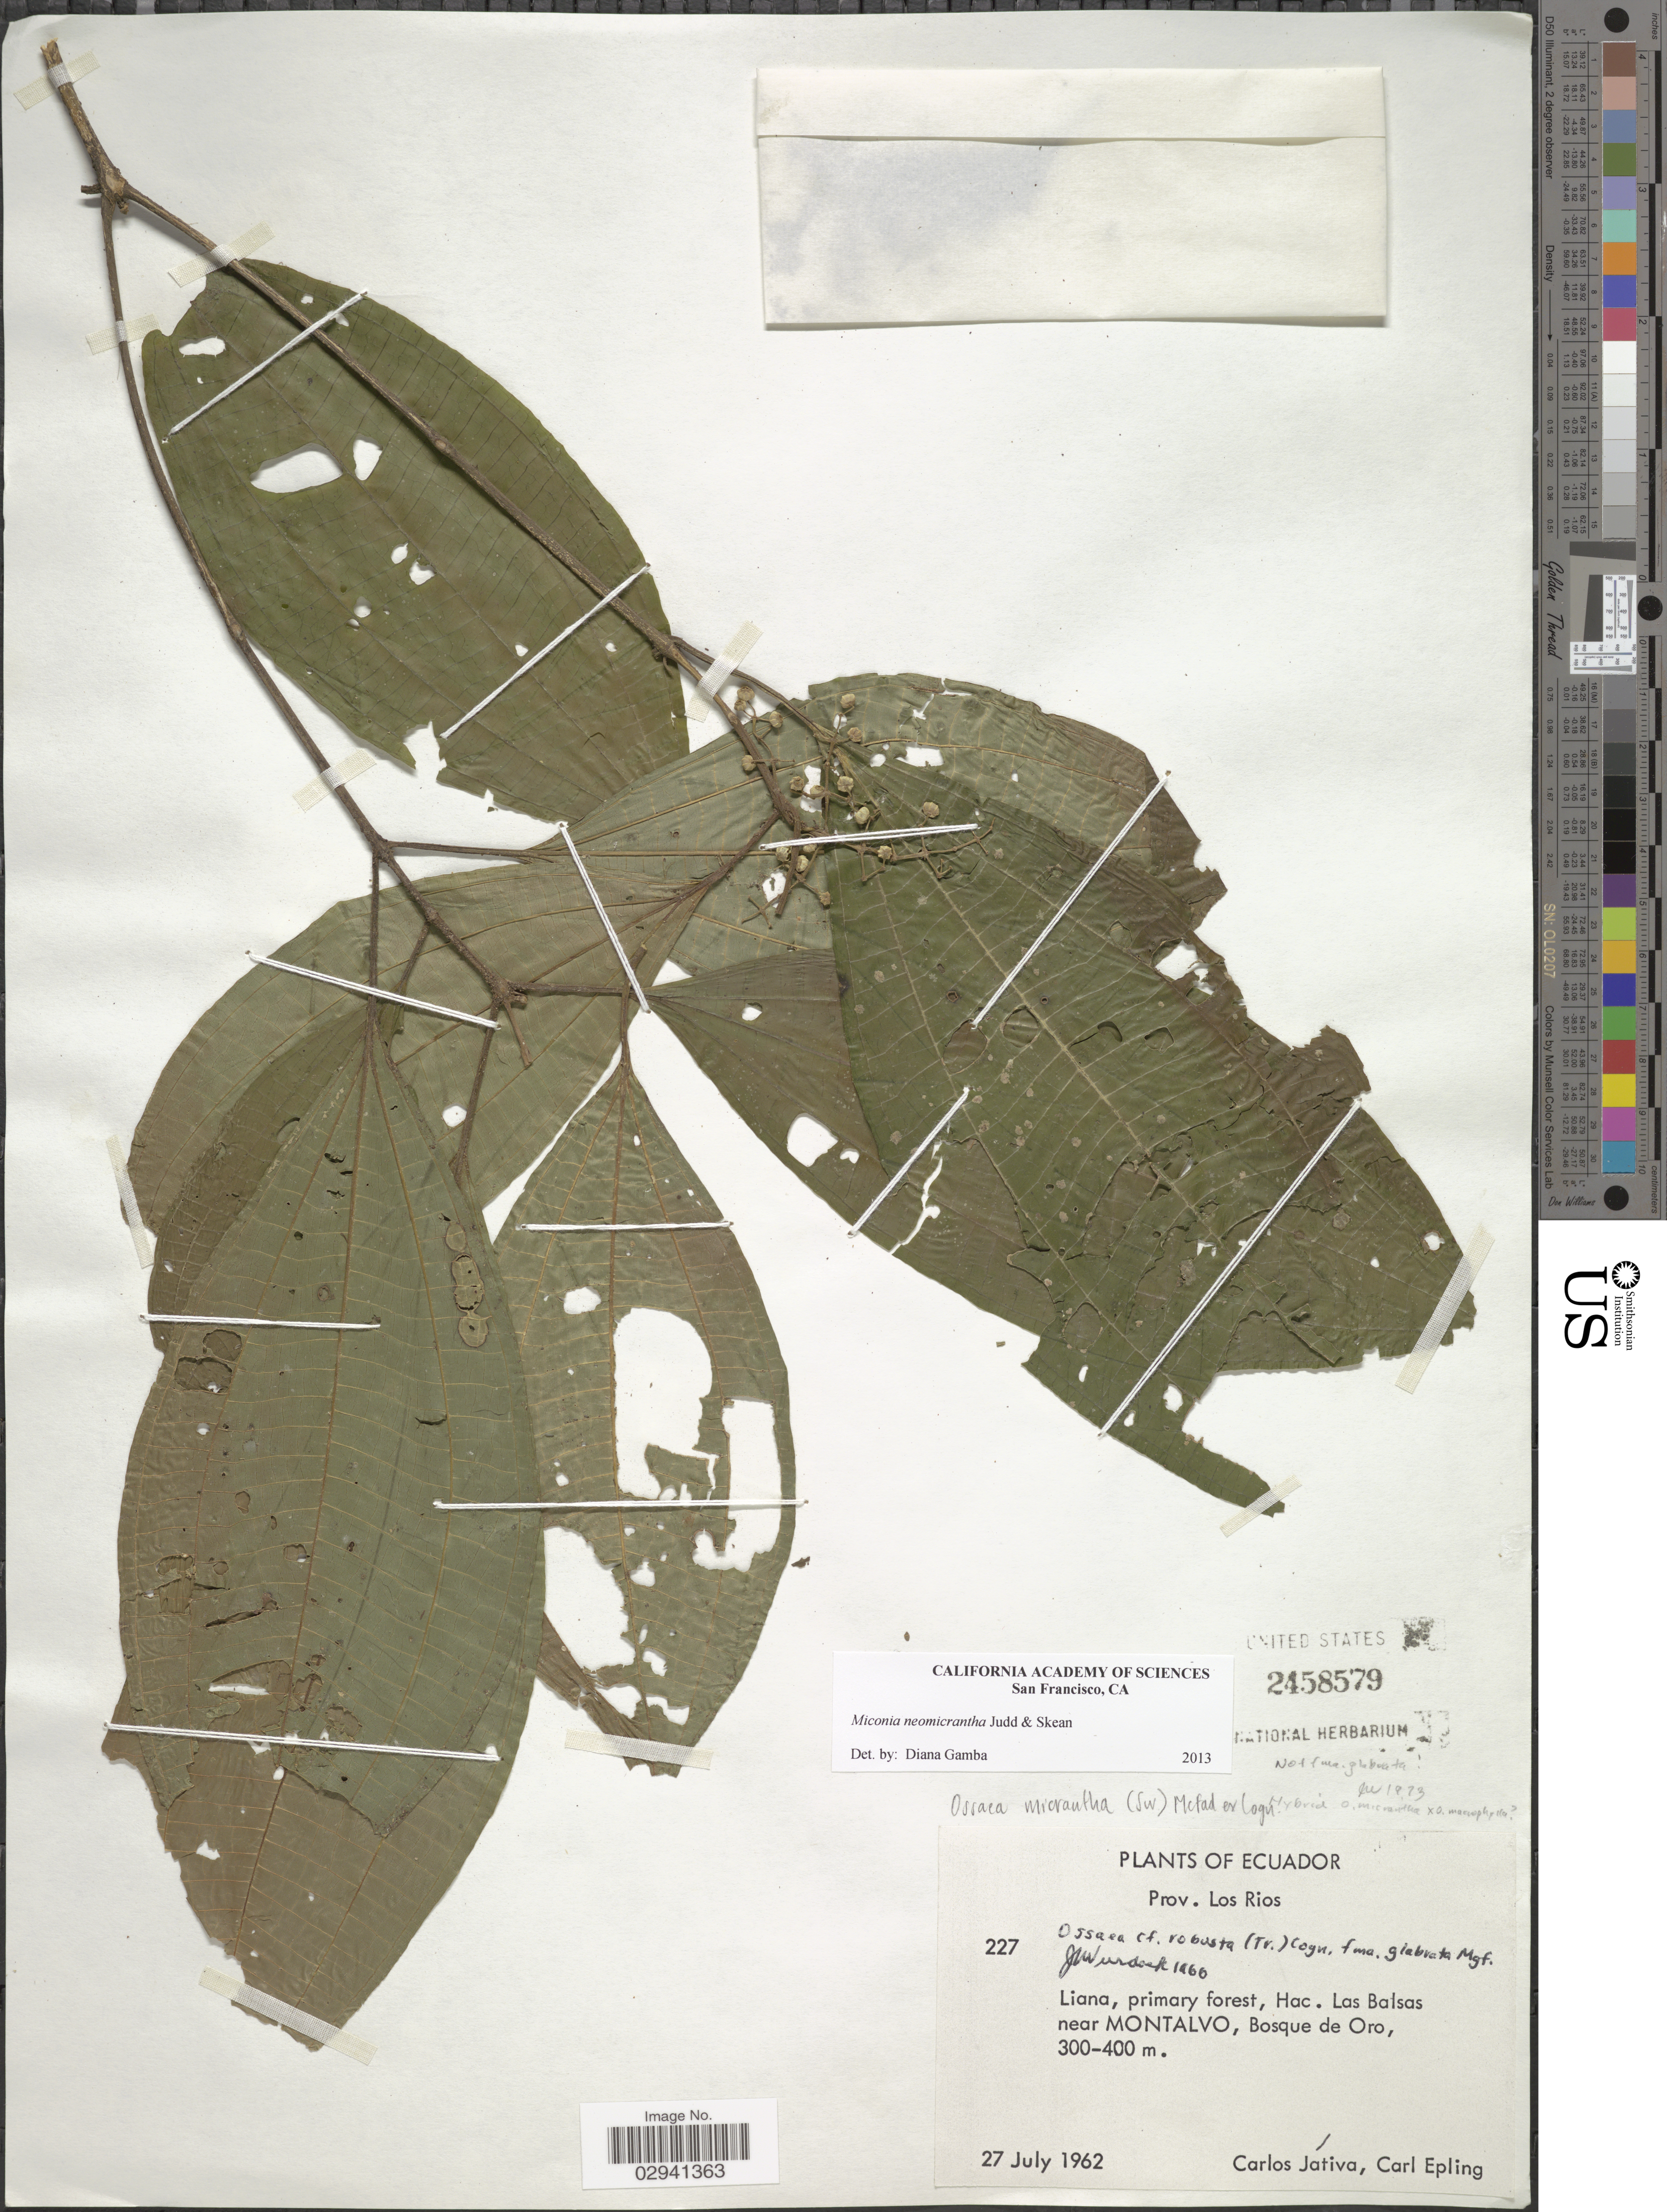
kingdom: Plantae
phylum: Tracheophyta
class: Magnoliopsida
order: Myrtales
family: Melastomataceae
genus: Miconia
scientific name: Miconia neomicrantha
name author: Judd & Skean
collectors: C. D. Játiva & C. C. Epling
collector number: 227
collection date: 1962-07-27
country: Ecuador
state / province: Los Ríos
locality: Hac. Las Balsas near Montalvo, Bosque de Oro.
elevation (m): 300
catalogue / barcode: US 2458579